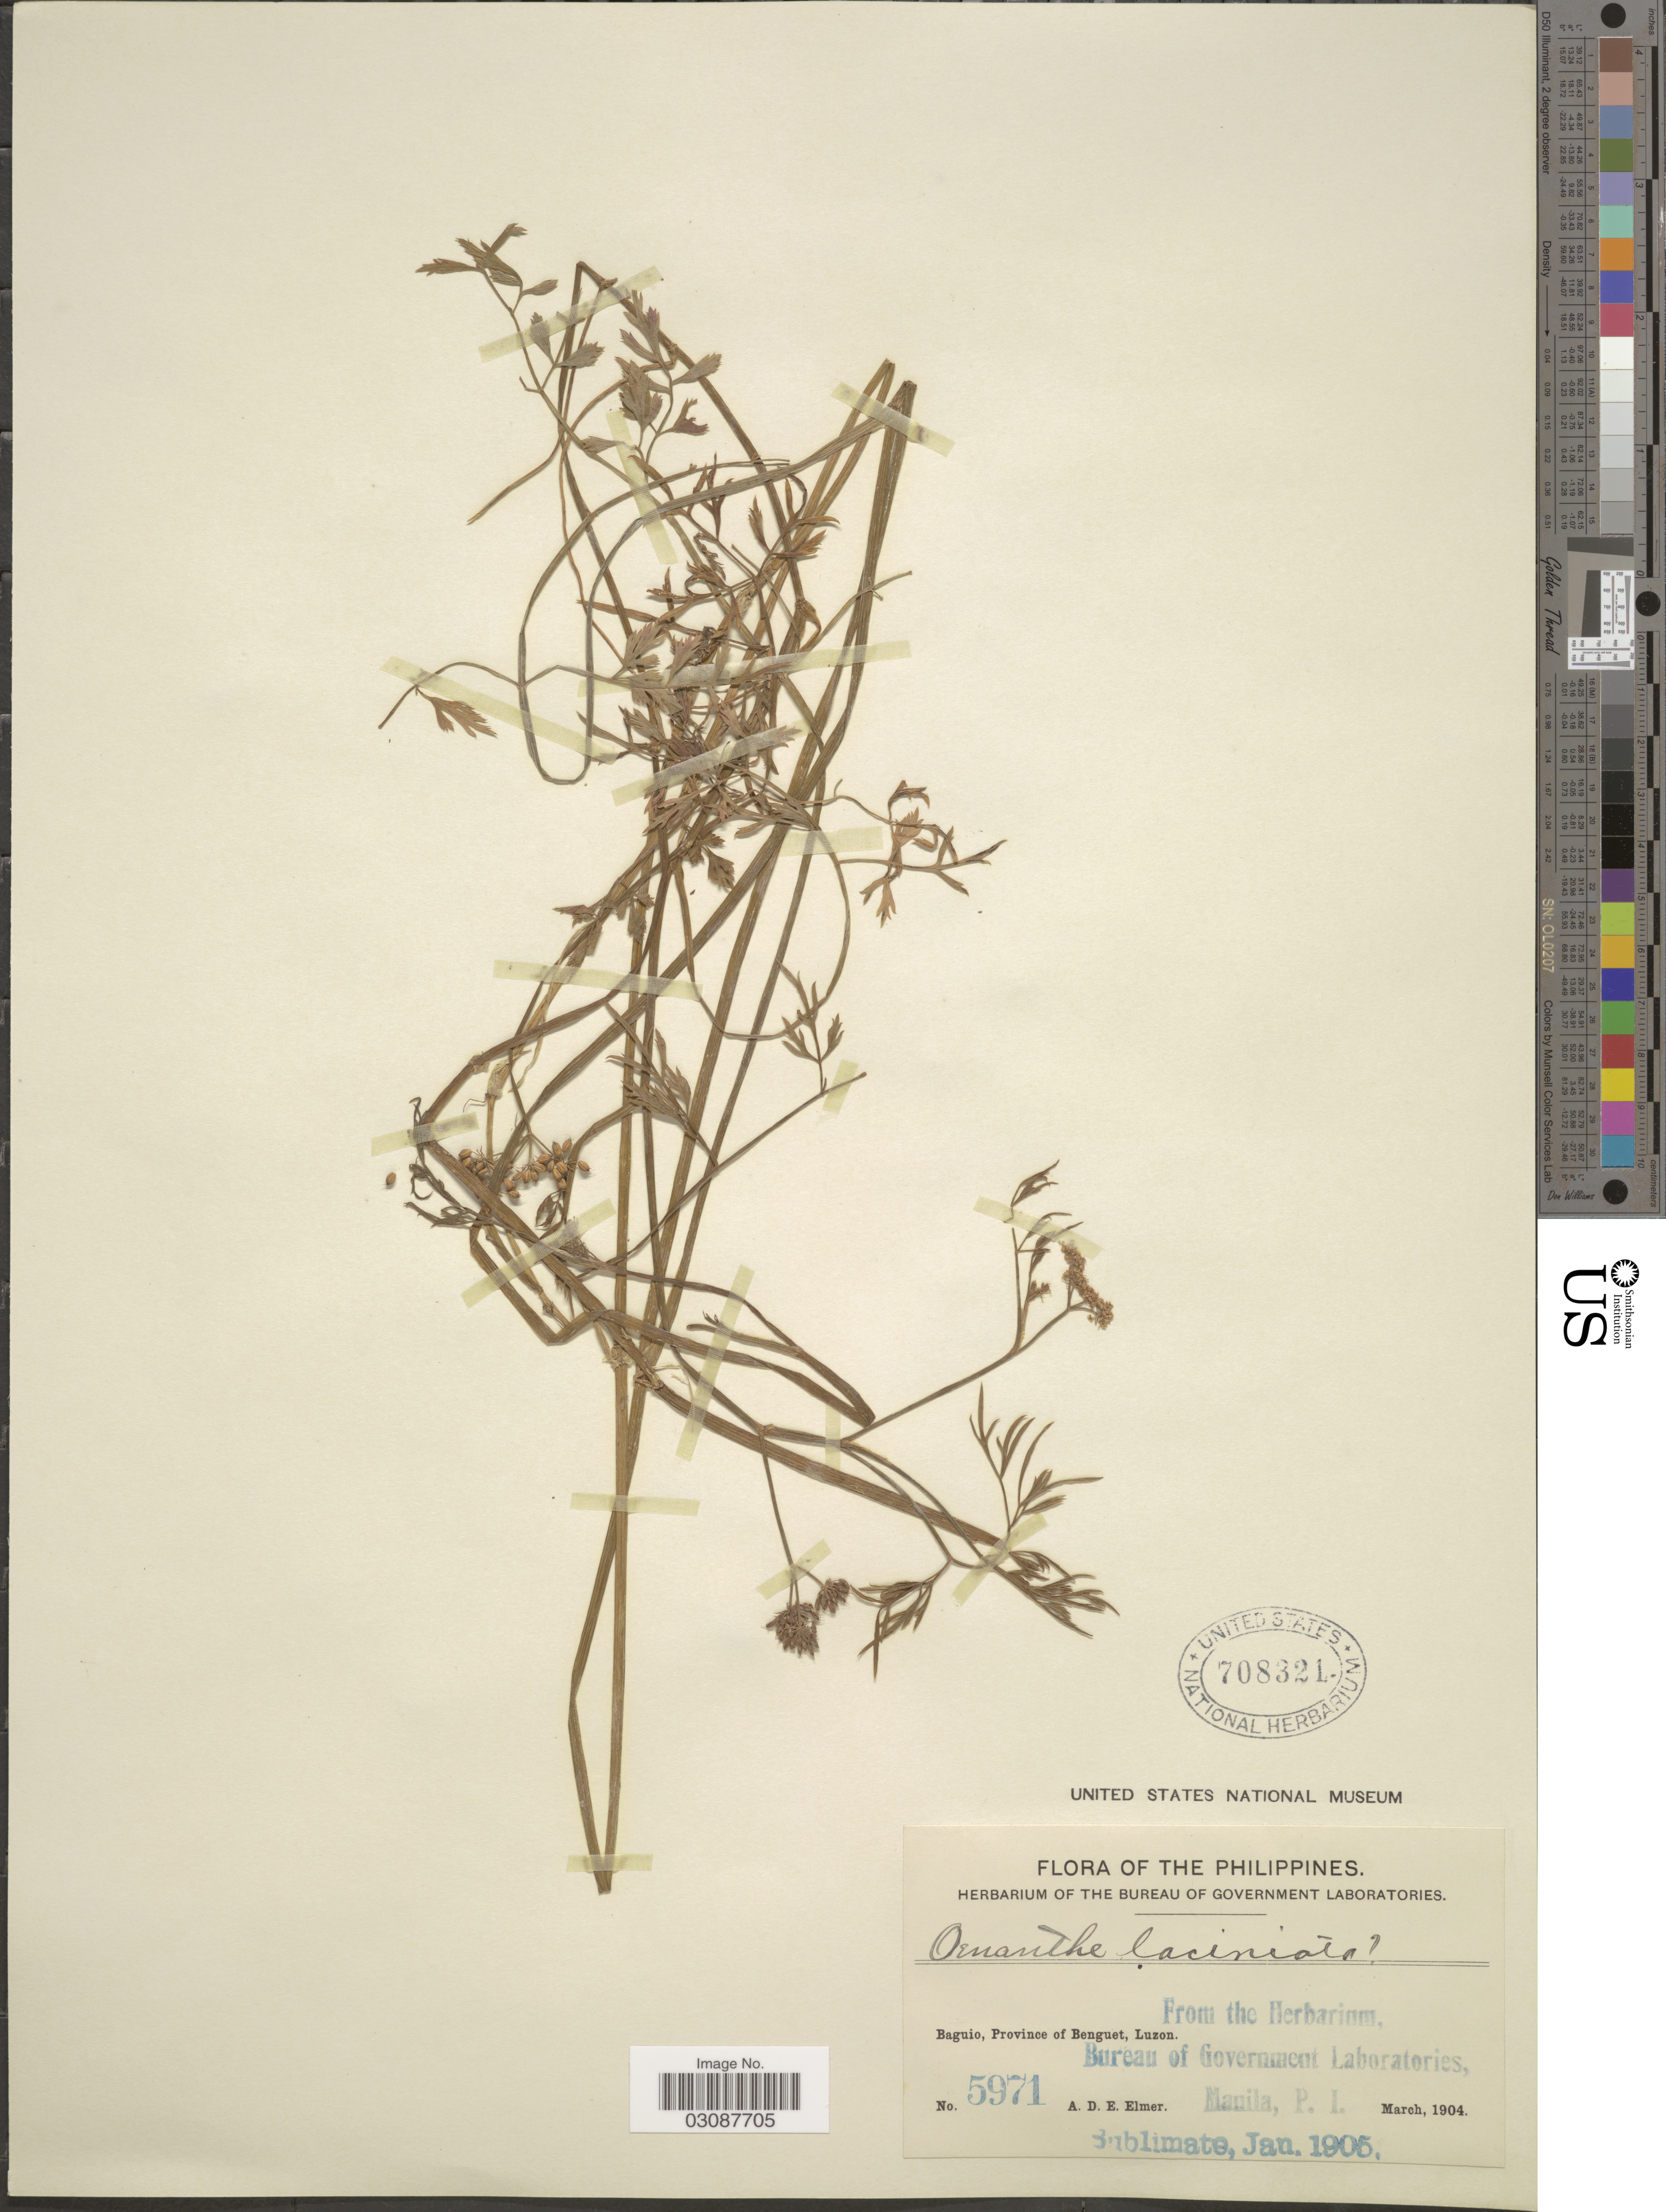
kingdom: Plantae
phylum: Tracheophyta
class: Magnoliopsida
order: Apiales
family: Apiaceae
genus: Oenanthe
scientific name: Oenanthe laciniata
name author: Zoll.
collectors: A. D. E. Elmer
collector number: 5971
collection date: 1904-03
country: Philippines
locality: Baguio, Province of Benguet, Luzon.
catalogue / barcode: US 708321